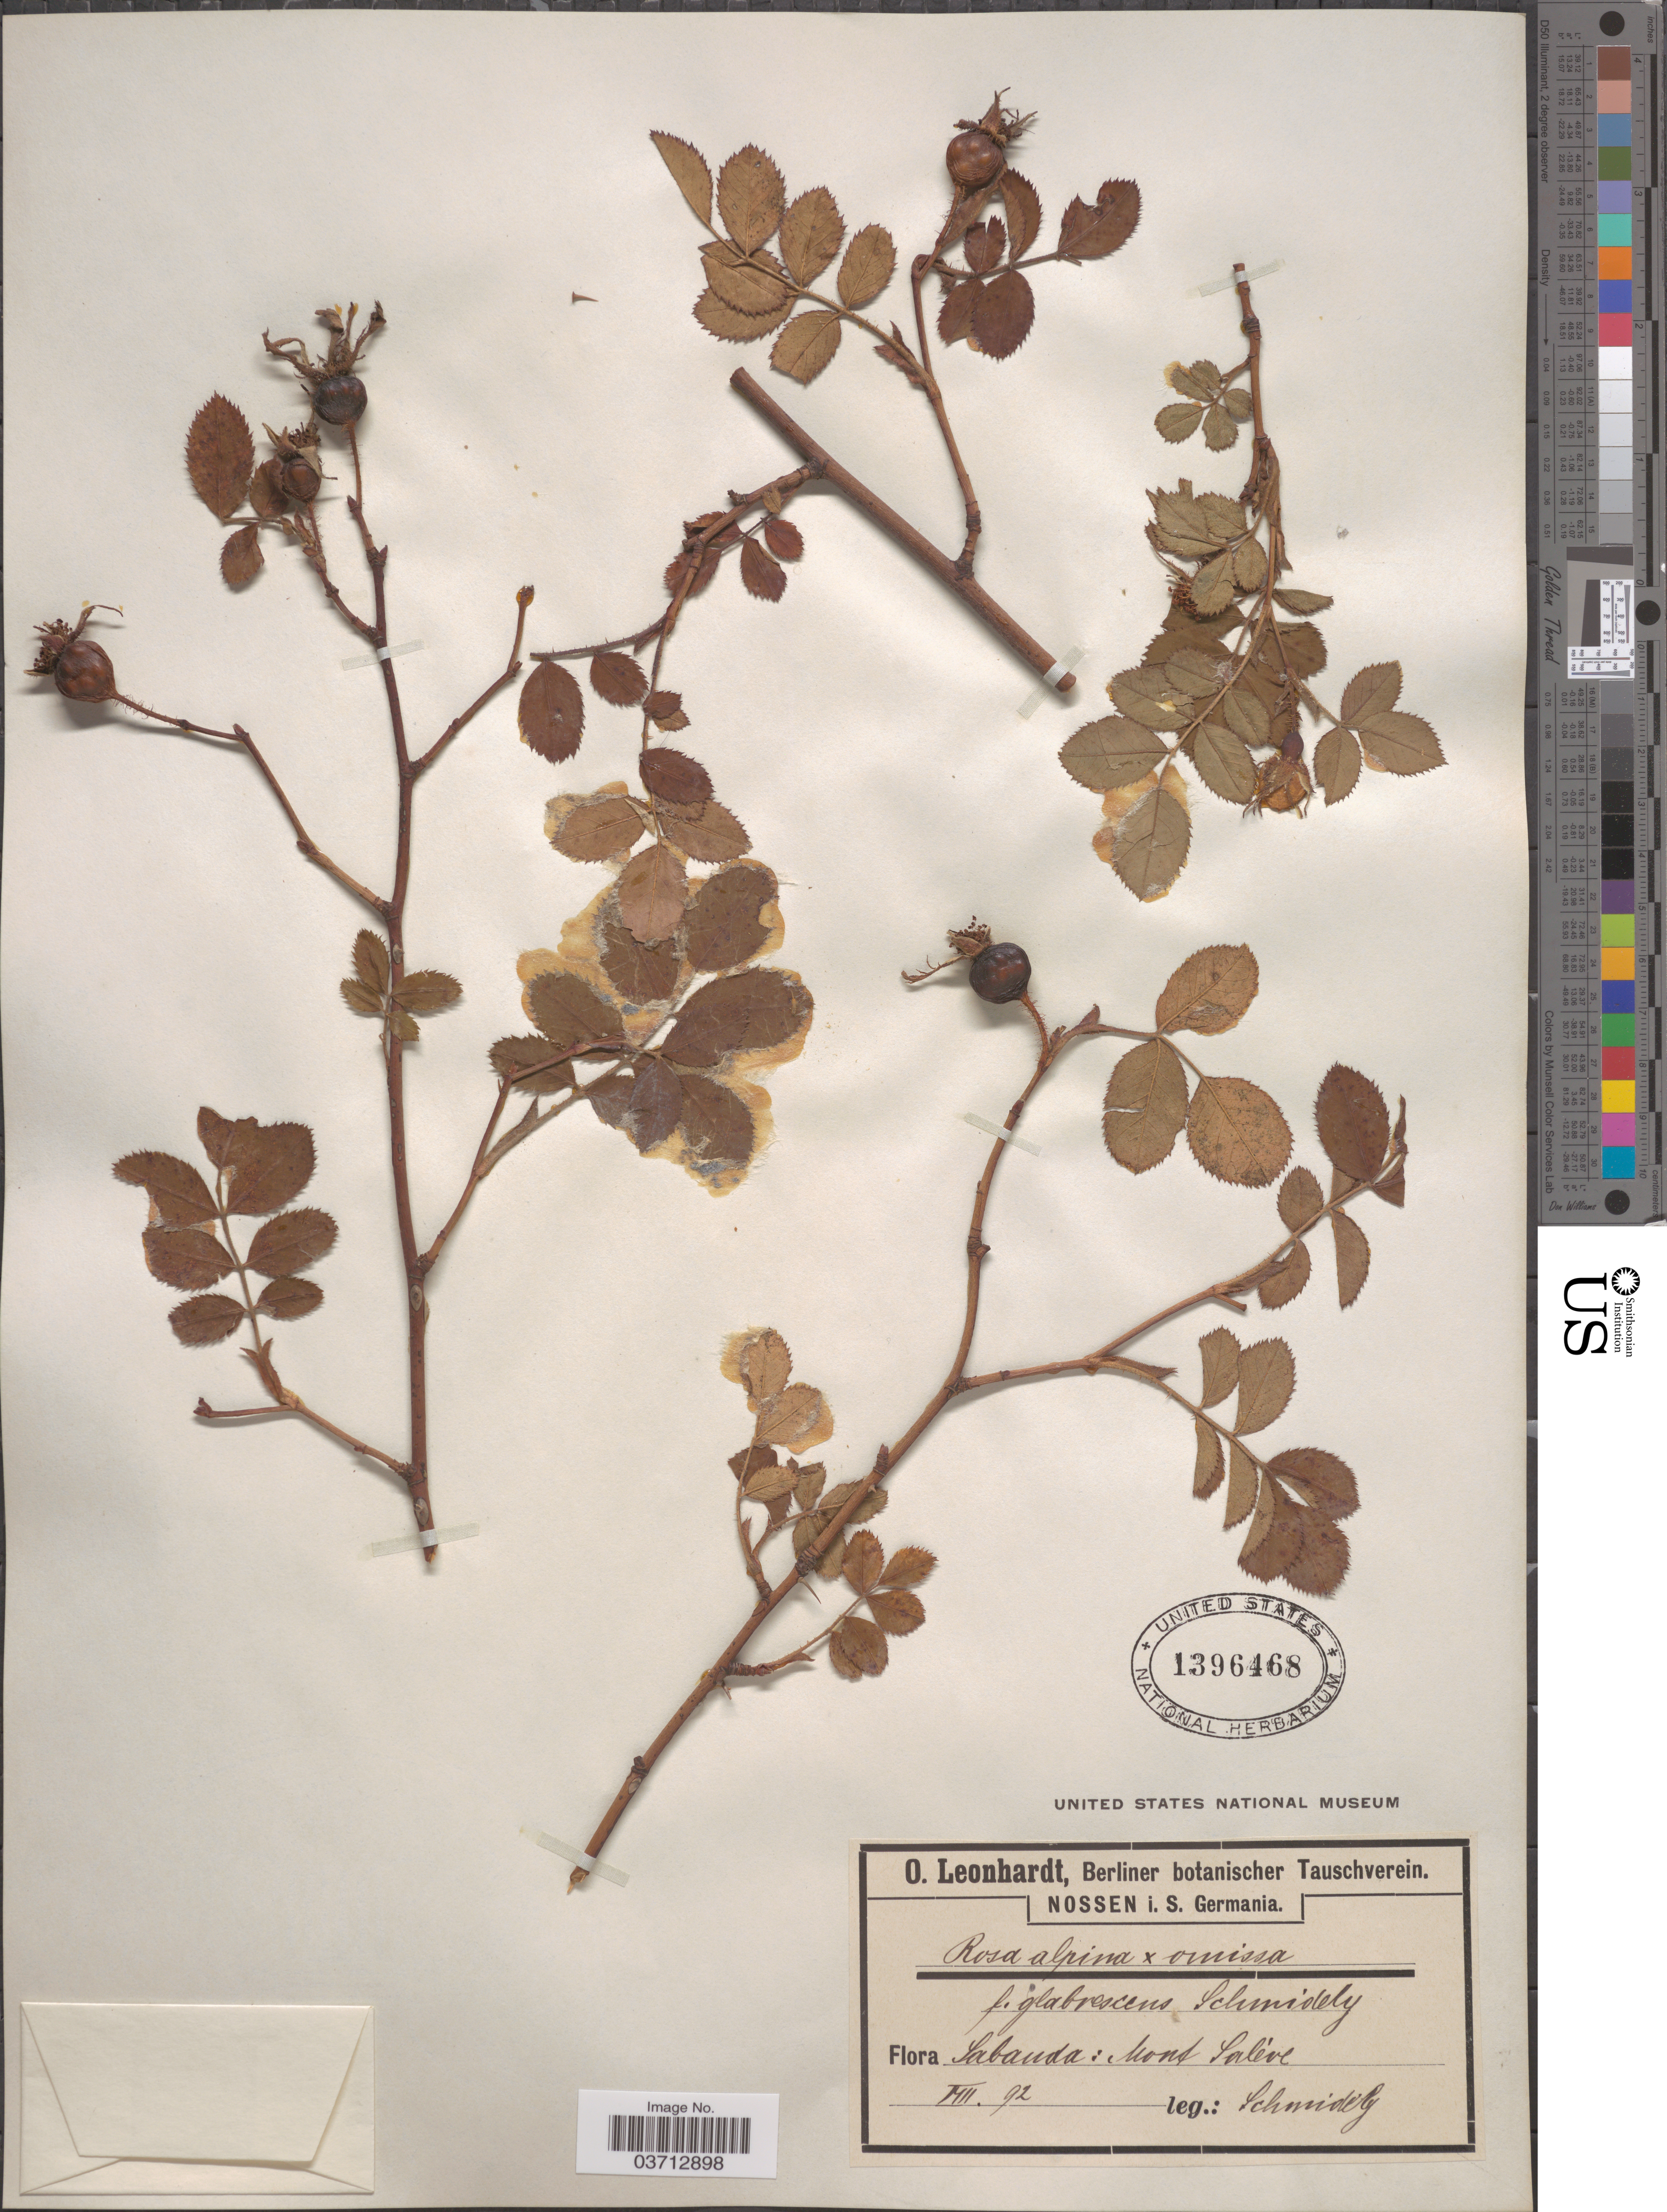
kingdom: Plantae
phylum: Tracheophyta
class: Magnoliopsida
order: Rosales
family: Rosaceae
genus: Rosa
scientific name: Rosa alpina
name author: L.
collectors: Schmidely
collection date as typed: Transcribed d/m/y: /8/92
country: France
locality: Sabauda: Mont Salève.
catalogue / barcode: US 1396468